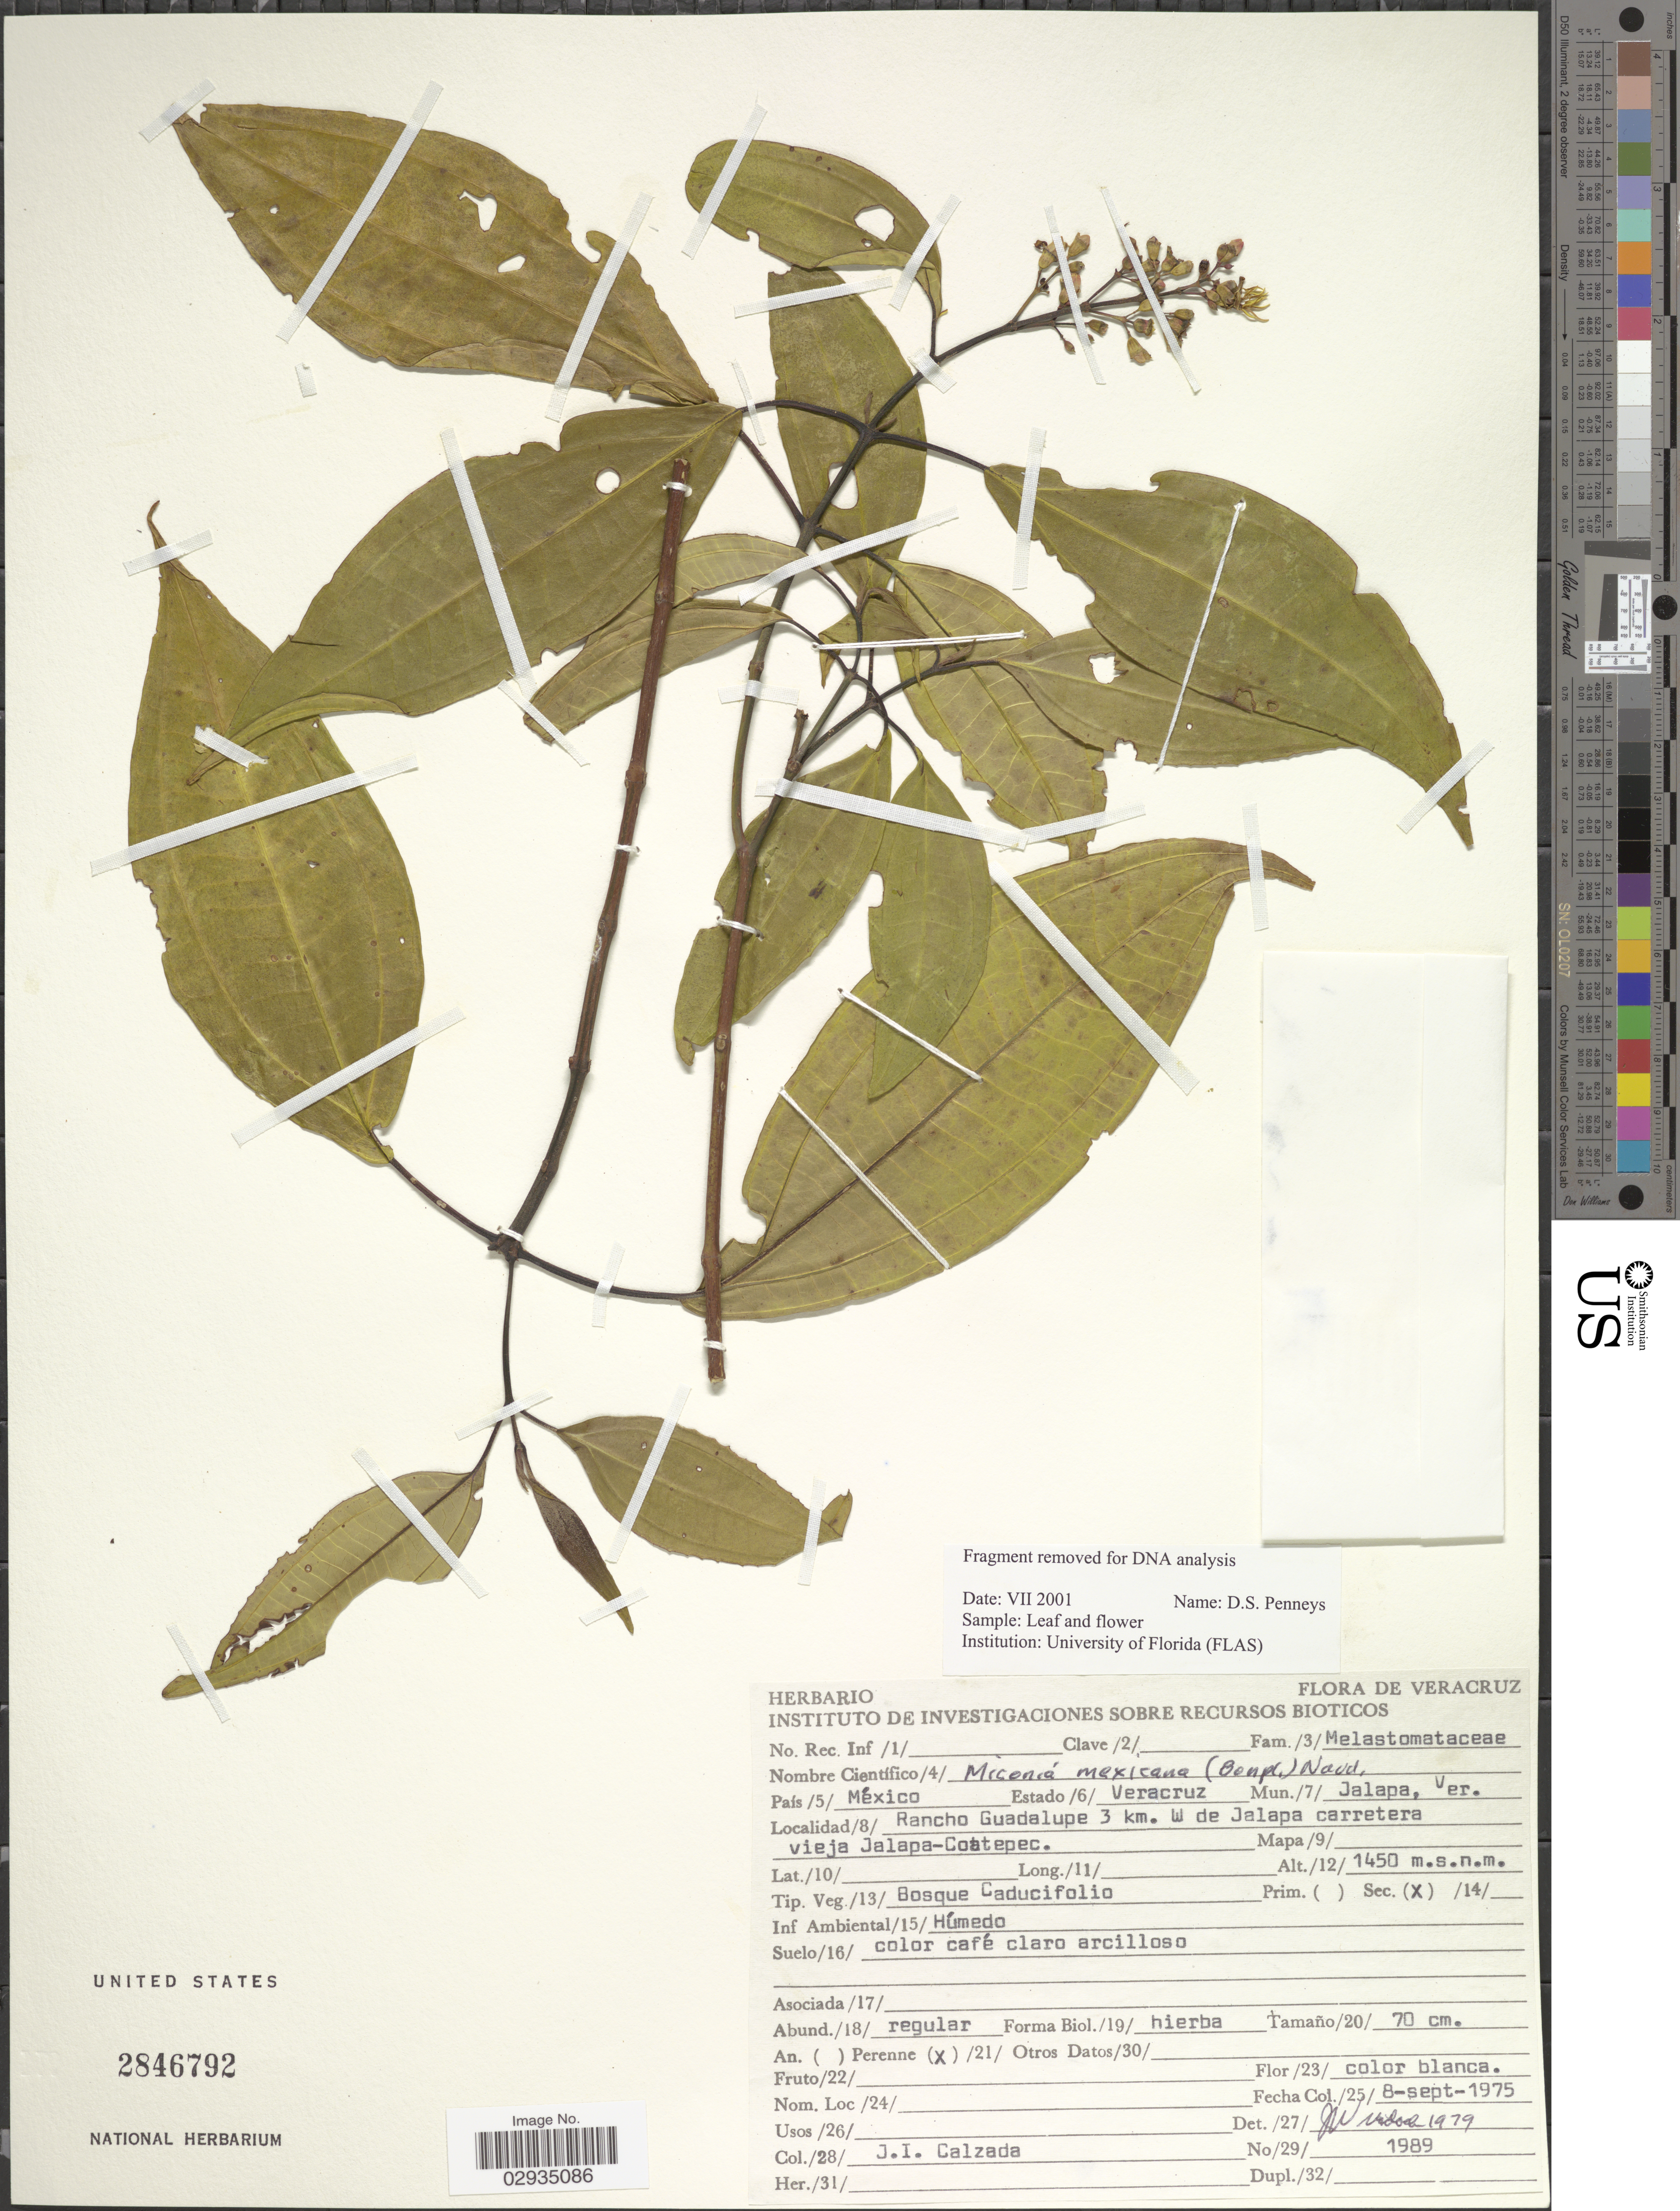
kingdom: Plantae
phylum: Tracheophyta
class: Magnoliopsida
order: Myrtales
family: Melastomataceae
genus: Miconia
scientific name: Miconia mexicana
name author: (Bonpl.) Naudin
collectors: J. I. Calzada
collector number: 1989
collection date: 1975-09-08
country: Mexico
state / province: Veracruz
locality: Veracruz. Mun. Jalapa, Ver. Rancho Guadalupe 3 km. W de Jalapa carretera vieja Jalapa-Coatepec.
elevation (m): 1450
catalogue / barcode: US 2846792